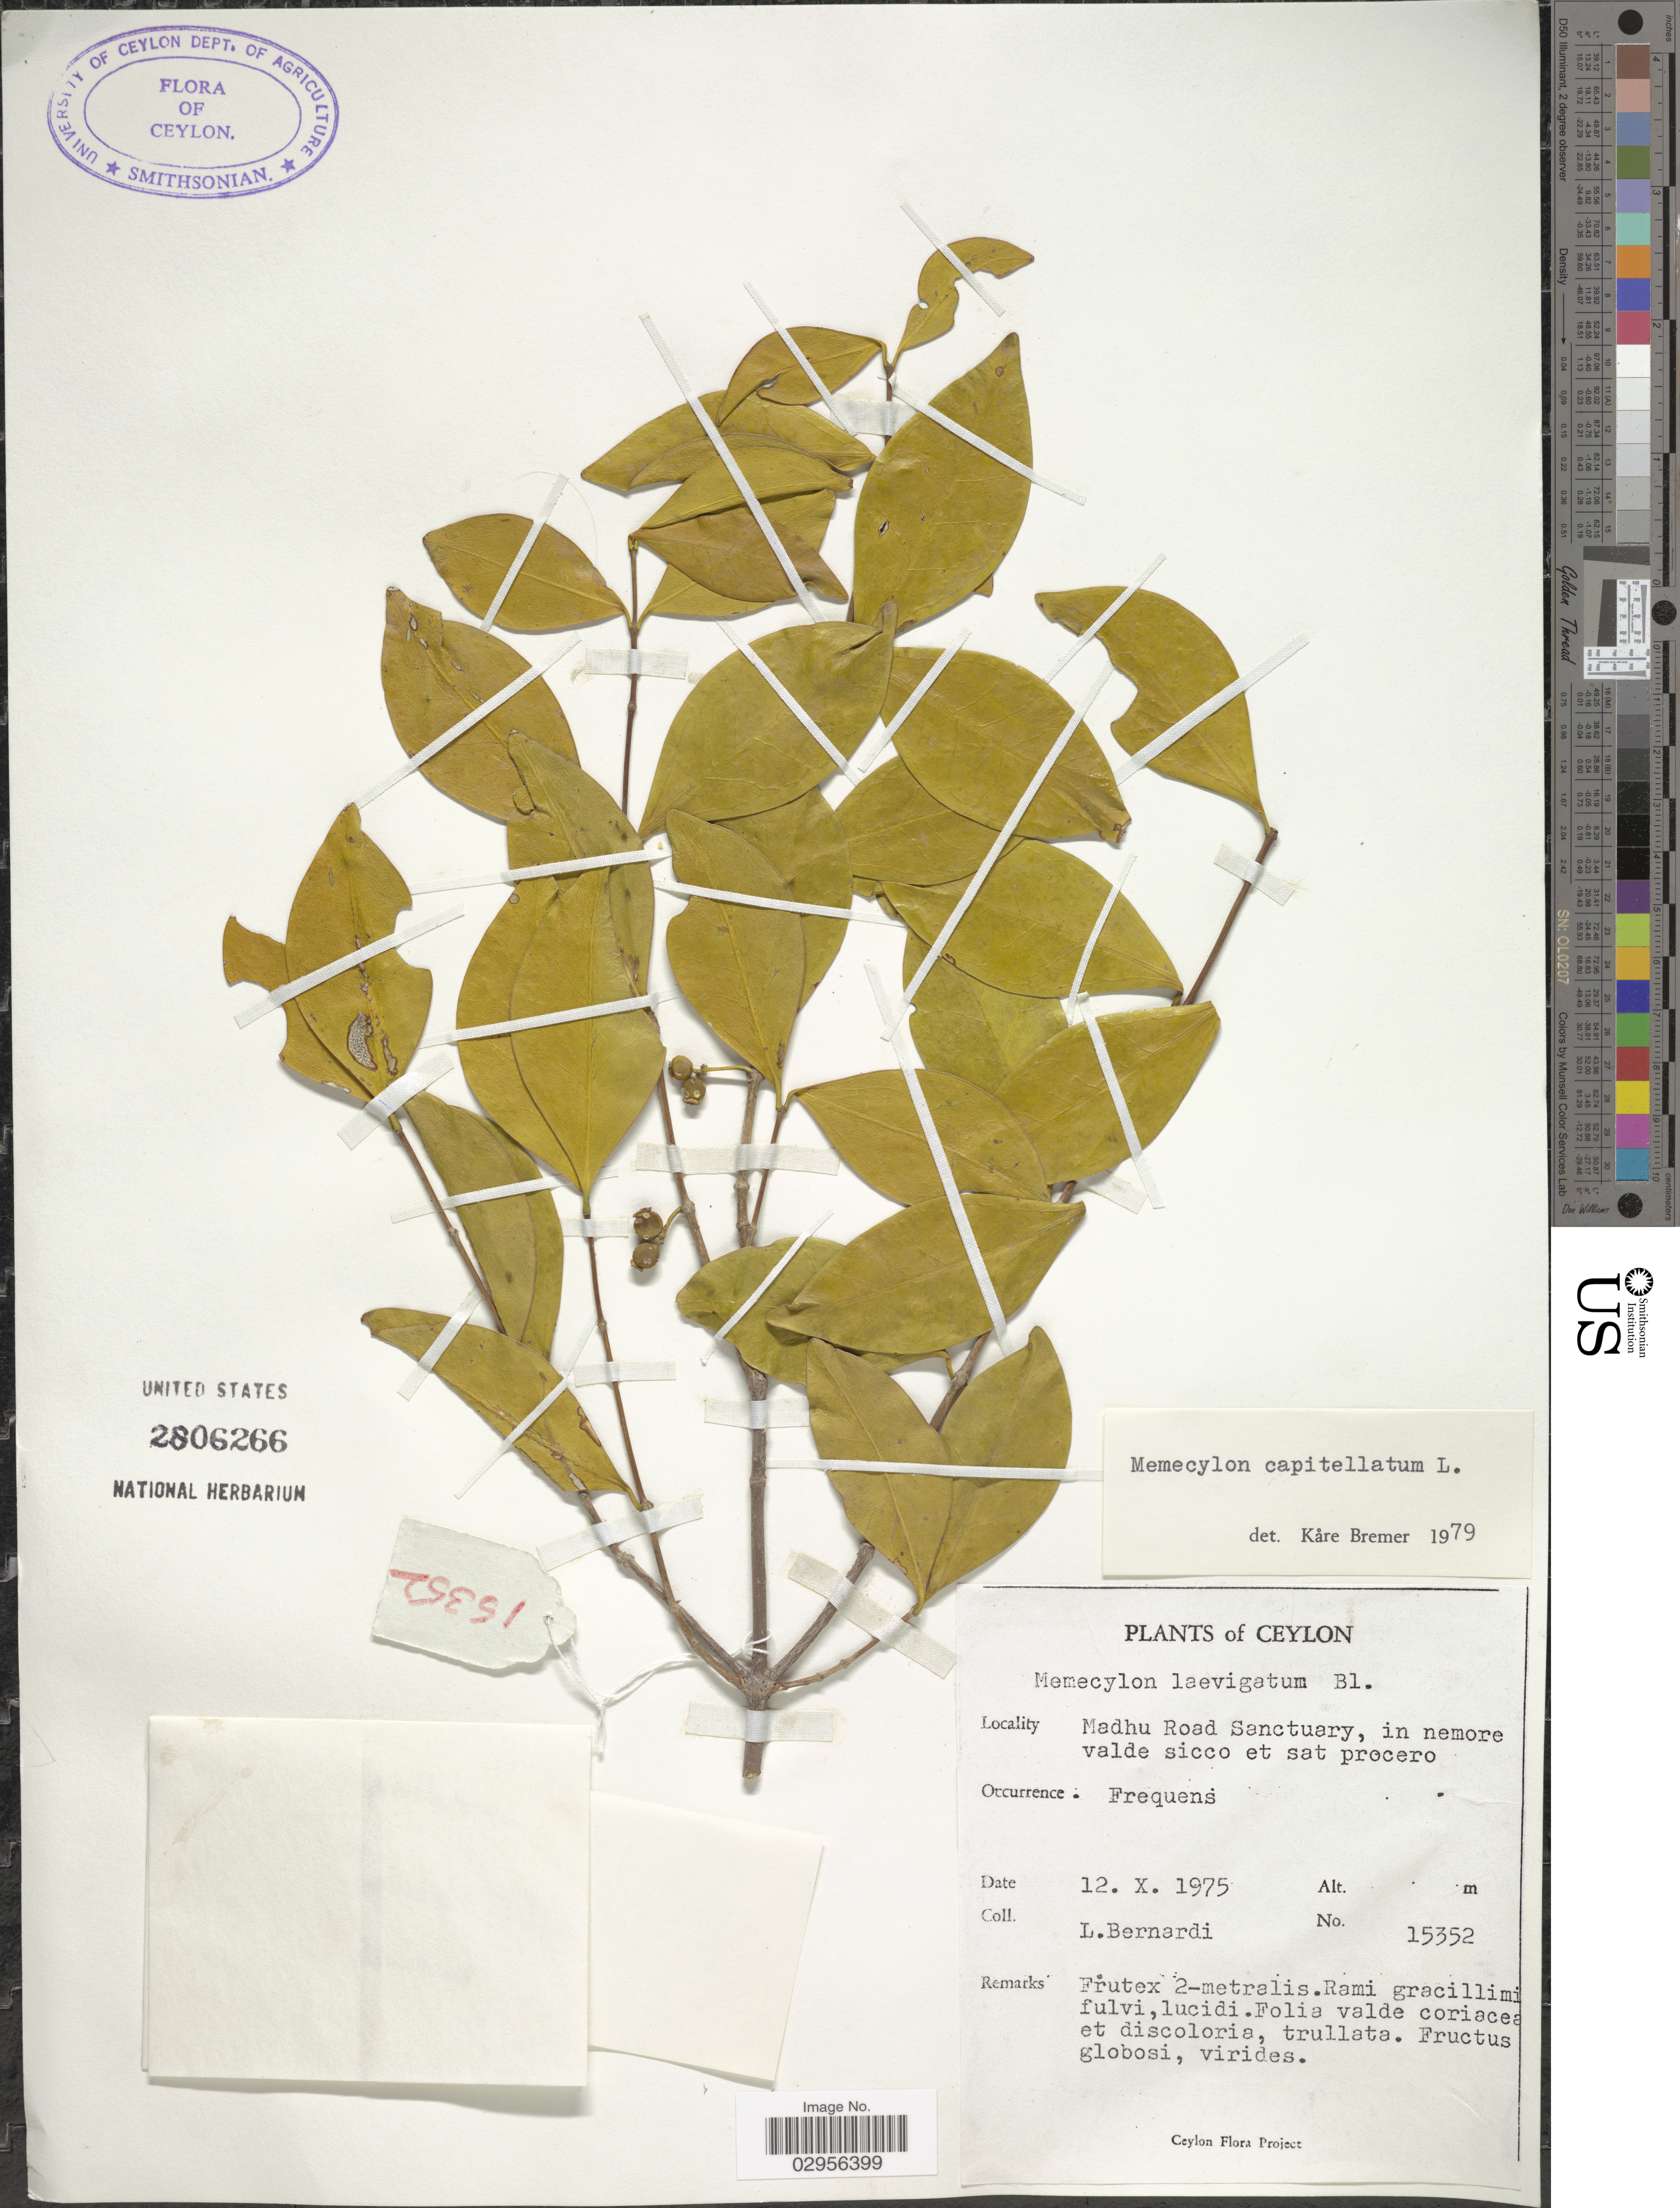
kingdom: Plantae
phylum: Tracheophyta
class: Magnoliopsida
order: Myrtales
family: Melastomataceae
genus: Memecylon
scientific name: Memecylon capitellatum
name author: L.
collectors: L. Bernardi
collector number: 15352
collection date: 1975-10-12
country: Sri Lanka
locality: Ceylon. Madhu Road Sanctuary.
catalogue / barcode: US 2806266